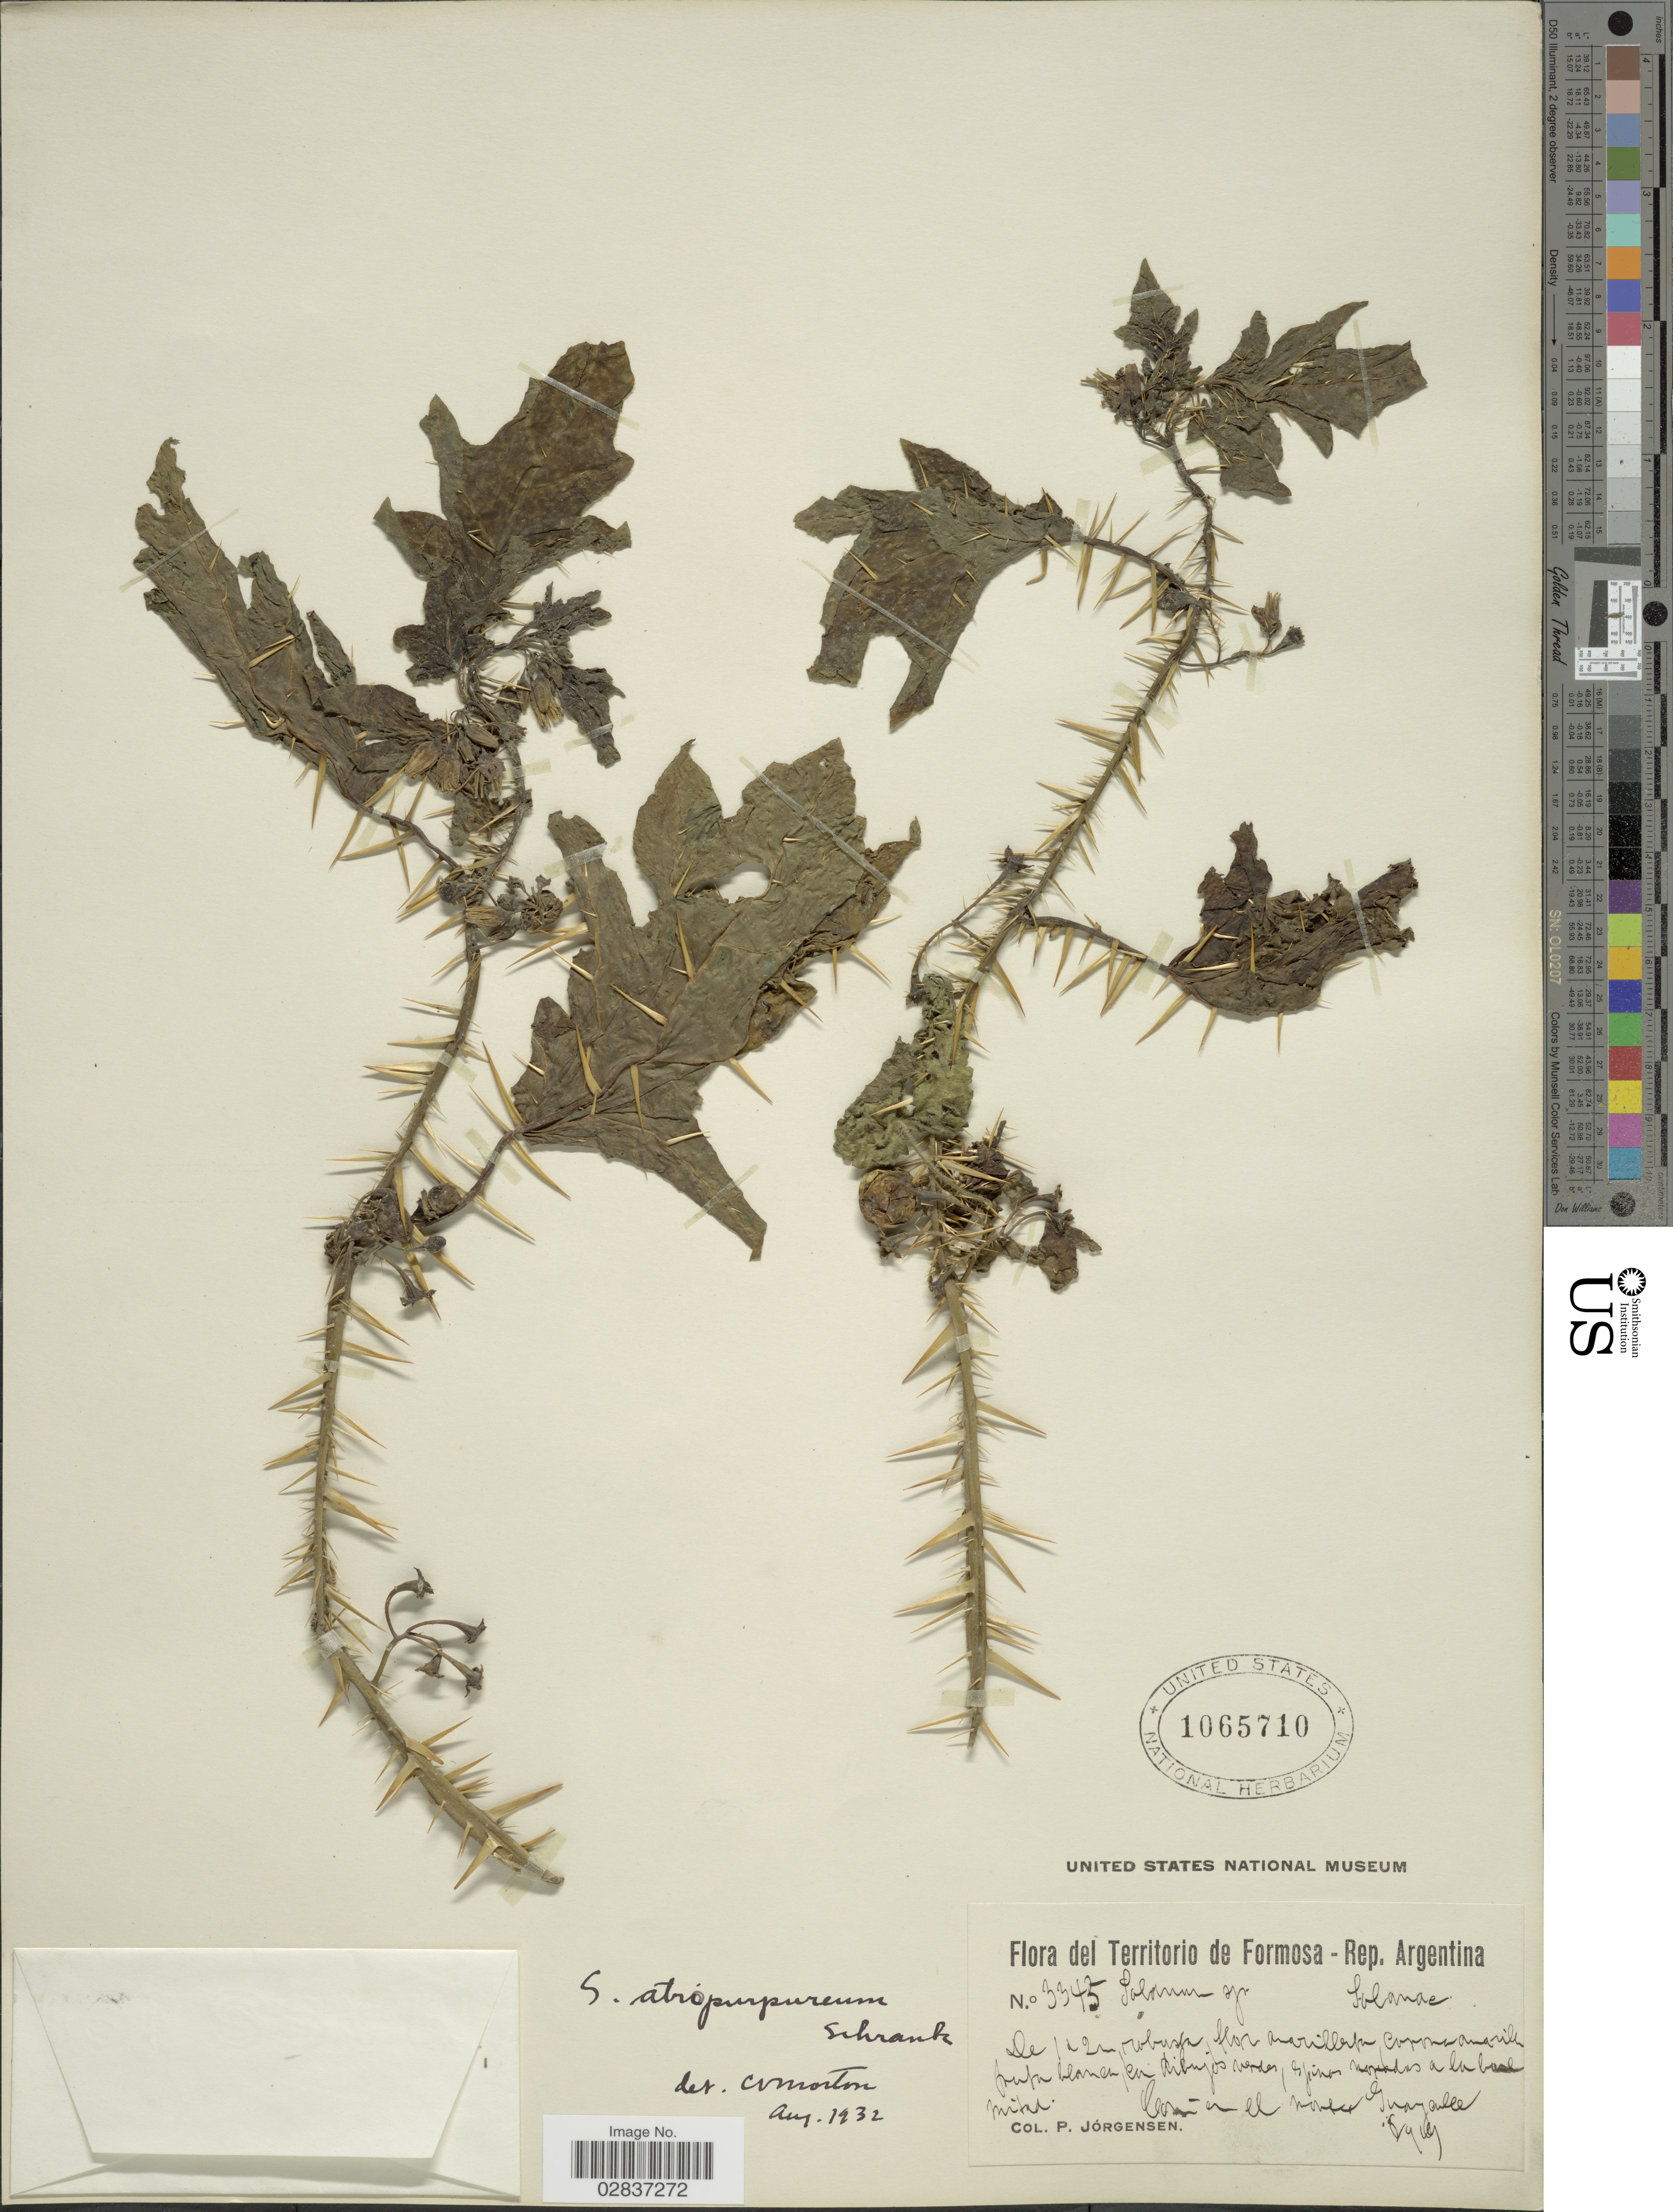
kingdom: Plantae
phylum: Tracheophyta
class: Magnoliopsida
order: Solanales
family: Solanaceae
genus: Solanum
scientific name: Solanum atropurpureum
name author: Schrank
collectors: P. Jörgensen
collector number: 3345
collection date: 1919-08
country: Argentina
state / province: Formosa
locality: Comm en el montes Guaycolec.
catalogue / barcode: US 1065710